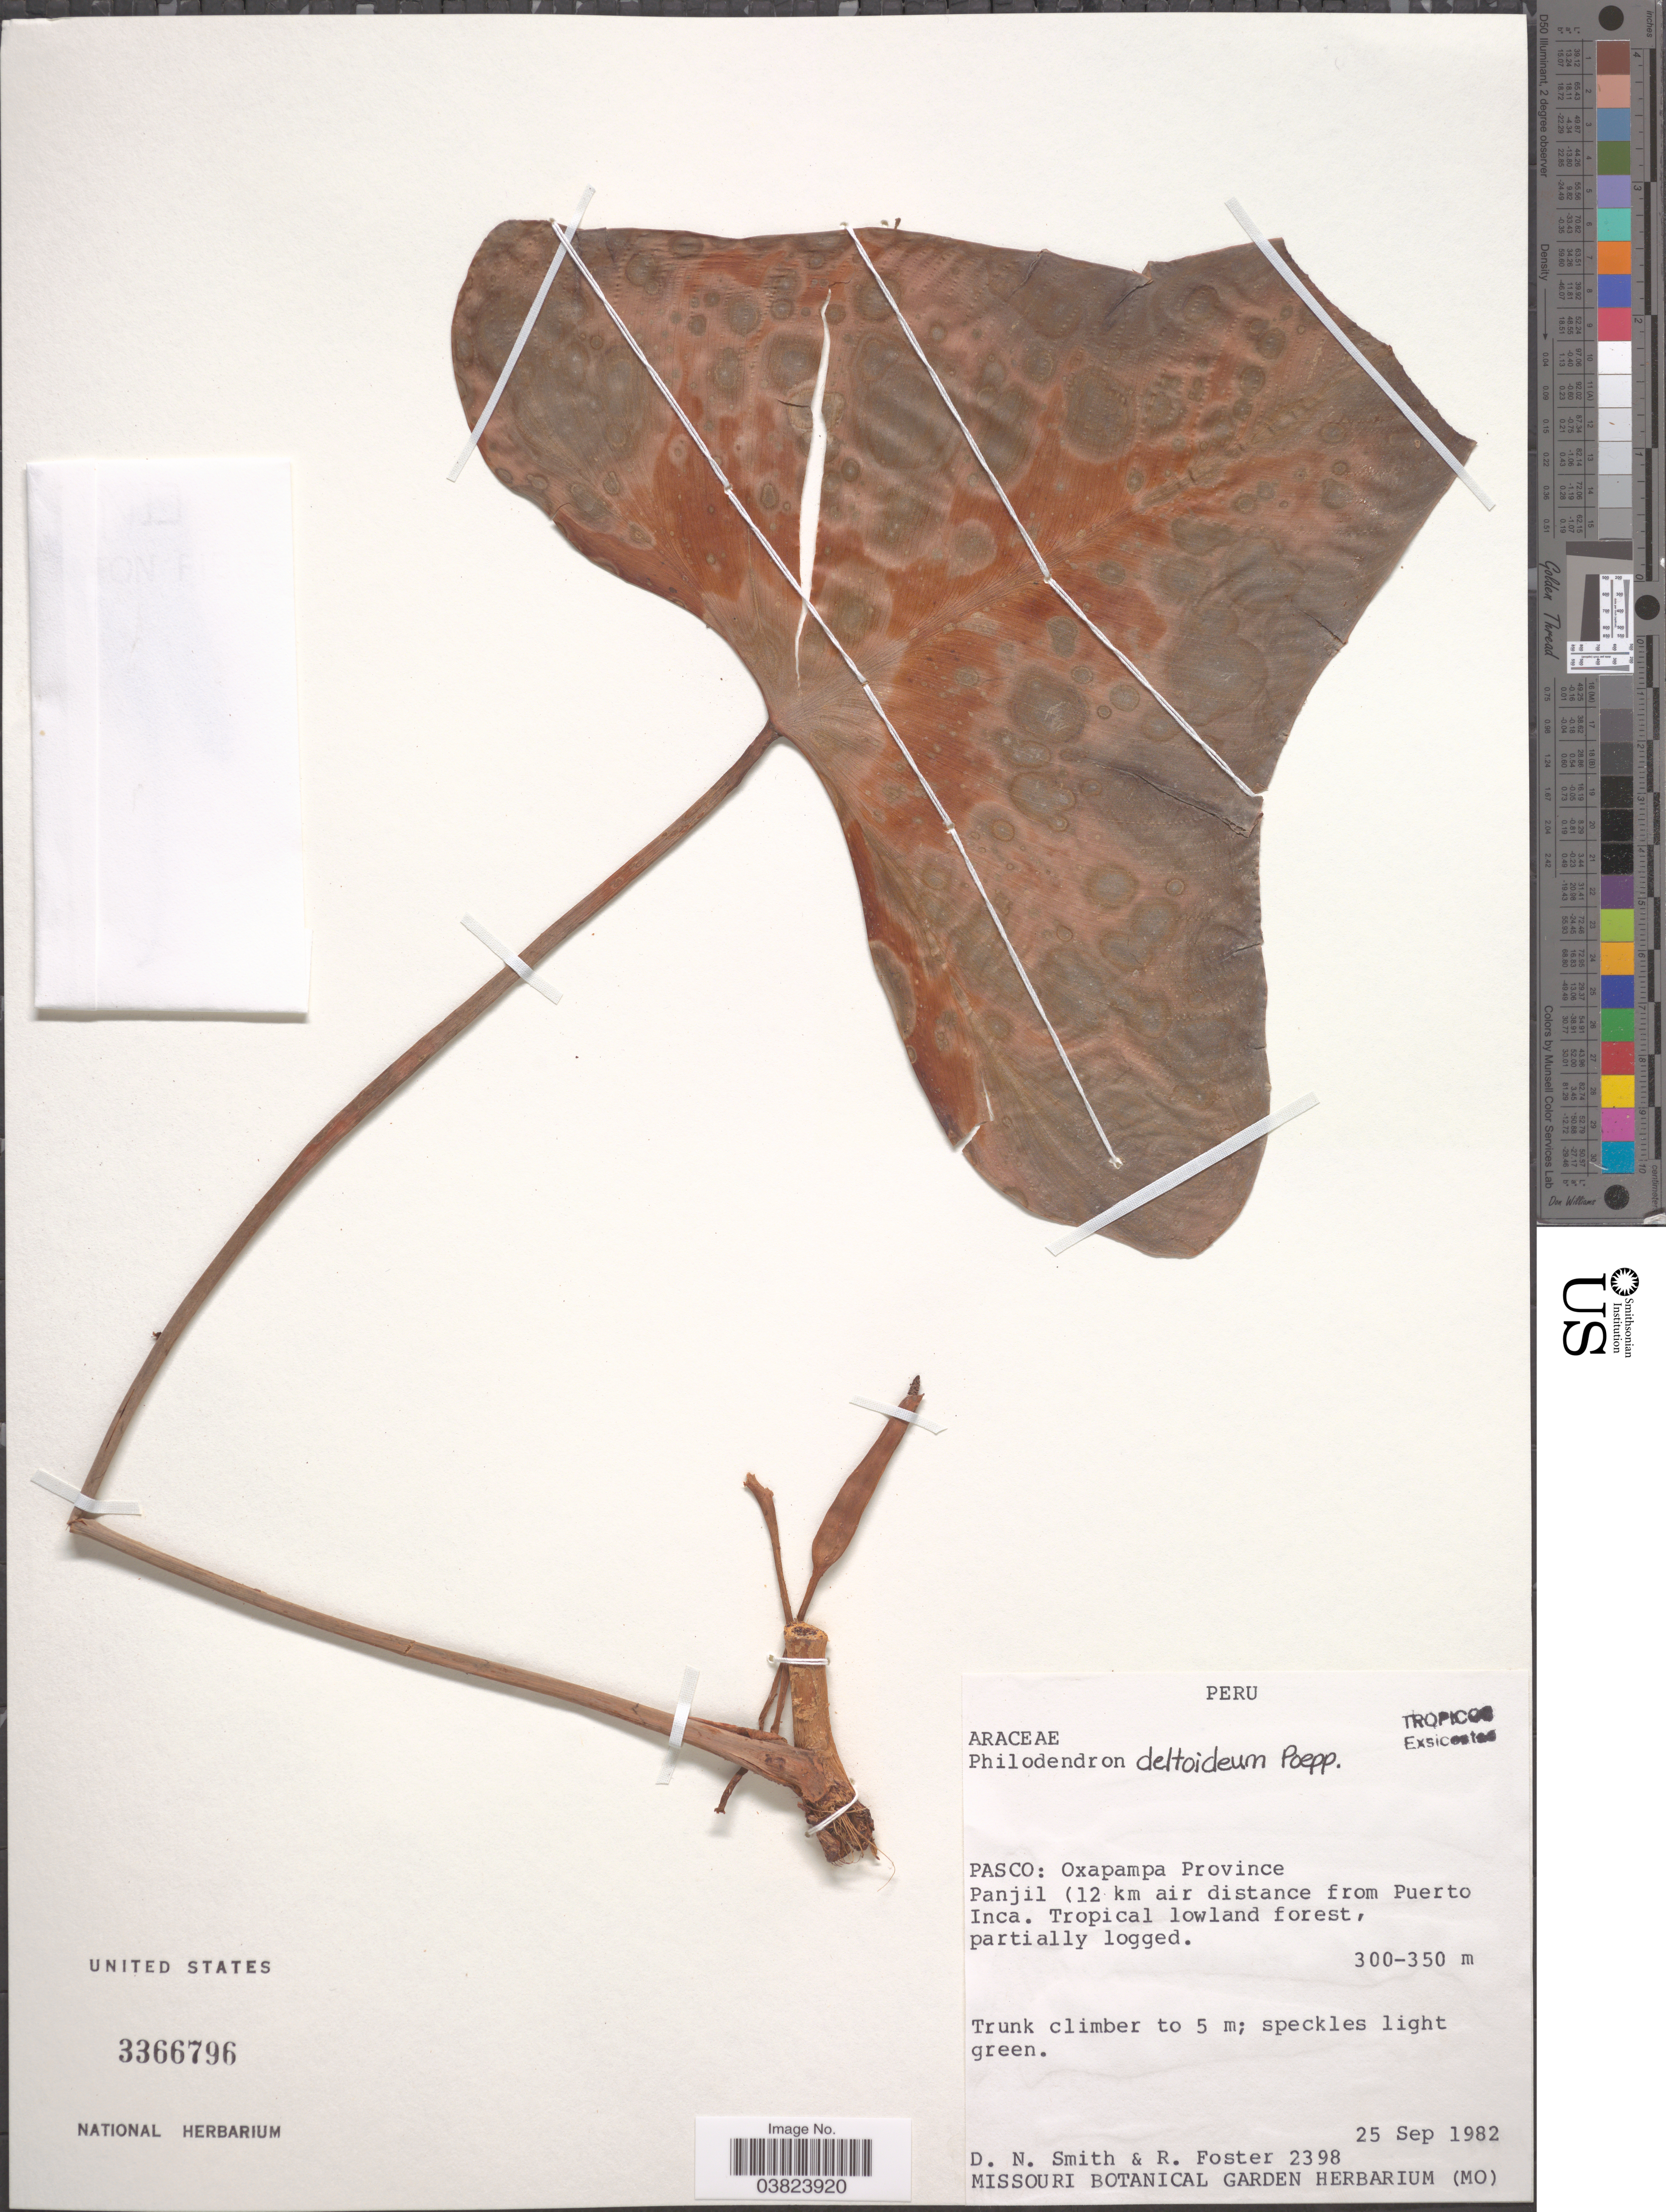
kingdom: Plantae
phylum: Tracheophyta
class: Liliopsida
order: Alismatales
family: Araceae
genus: Philodendron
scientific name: Philodendron deltoideum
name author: Poepp.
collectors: D. Smith & R. Foster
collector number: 2398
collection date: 1982-09-25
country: Peru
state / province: Pasco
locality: Oxapampa Province. Panjil (12 km air distance from Puerto Inca. Tropical lowland forest.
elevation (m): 300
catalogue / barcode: US 3366796